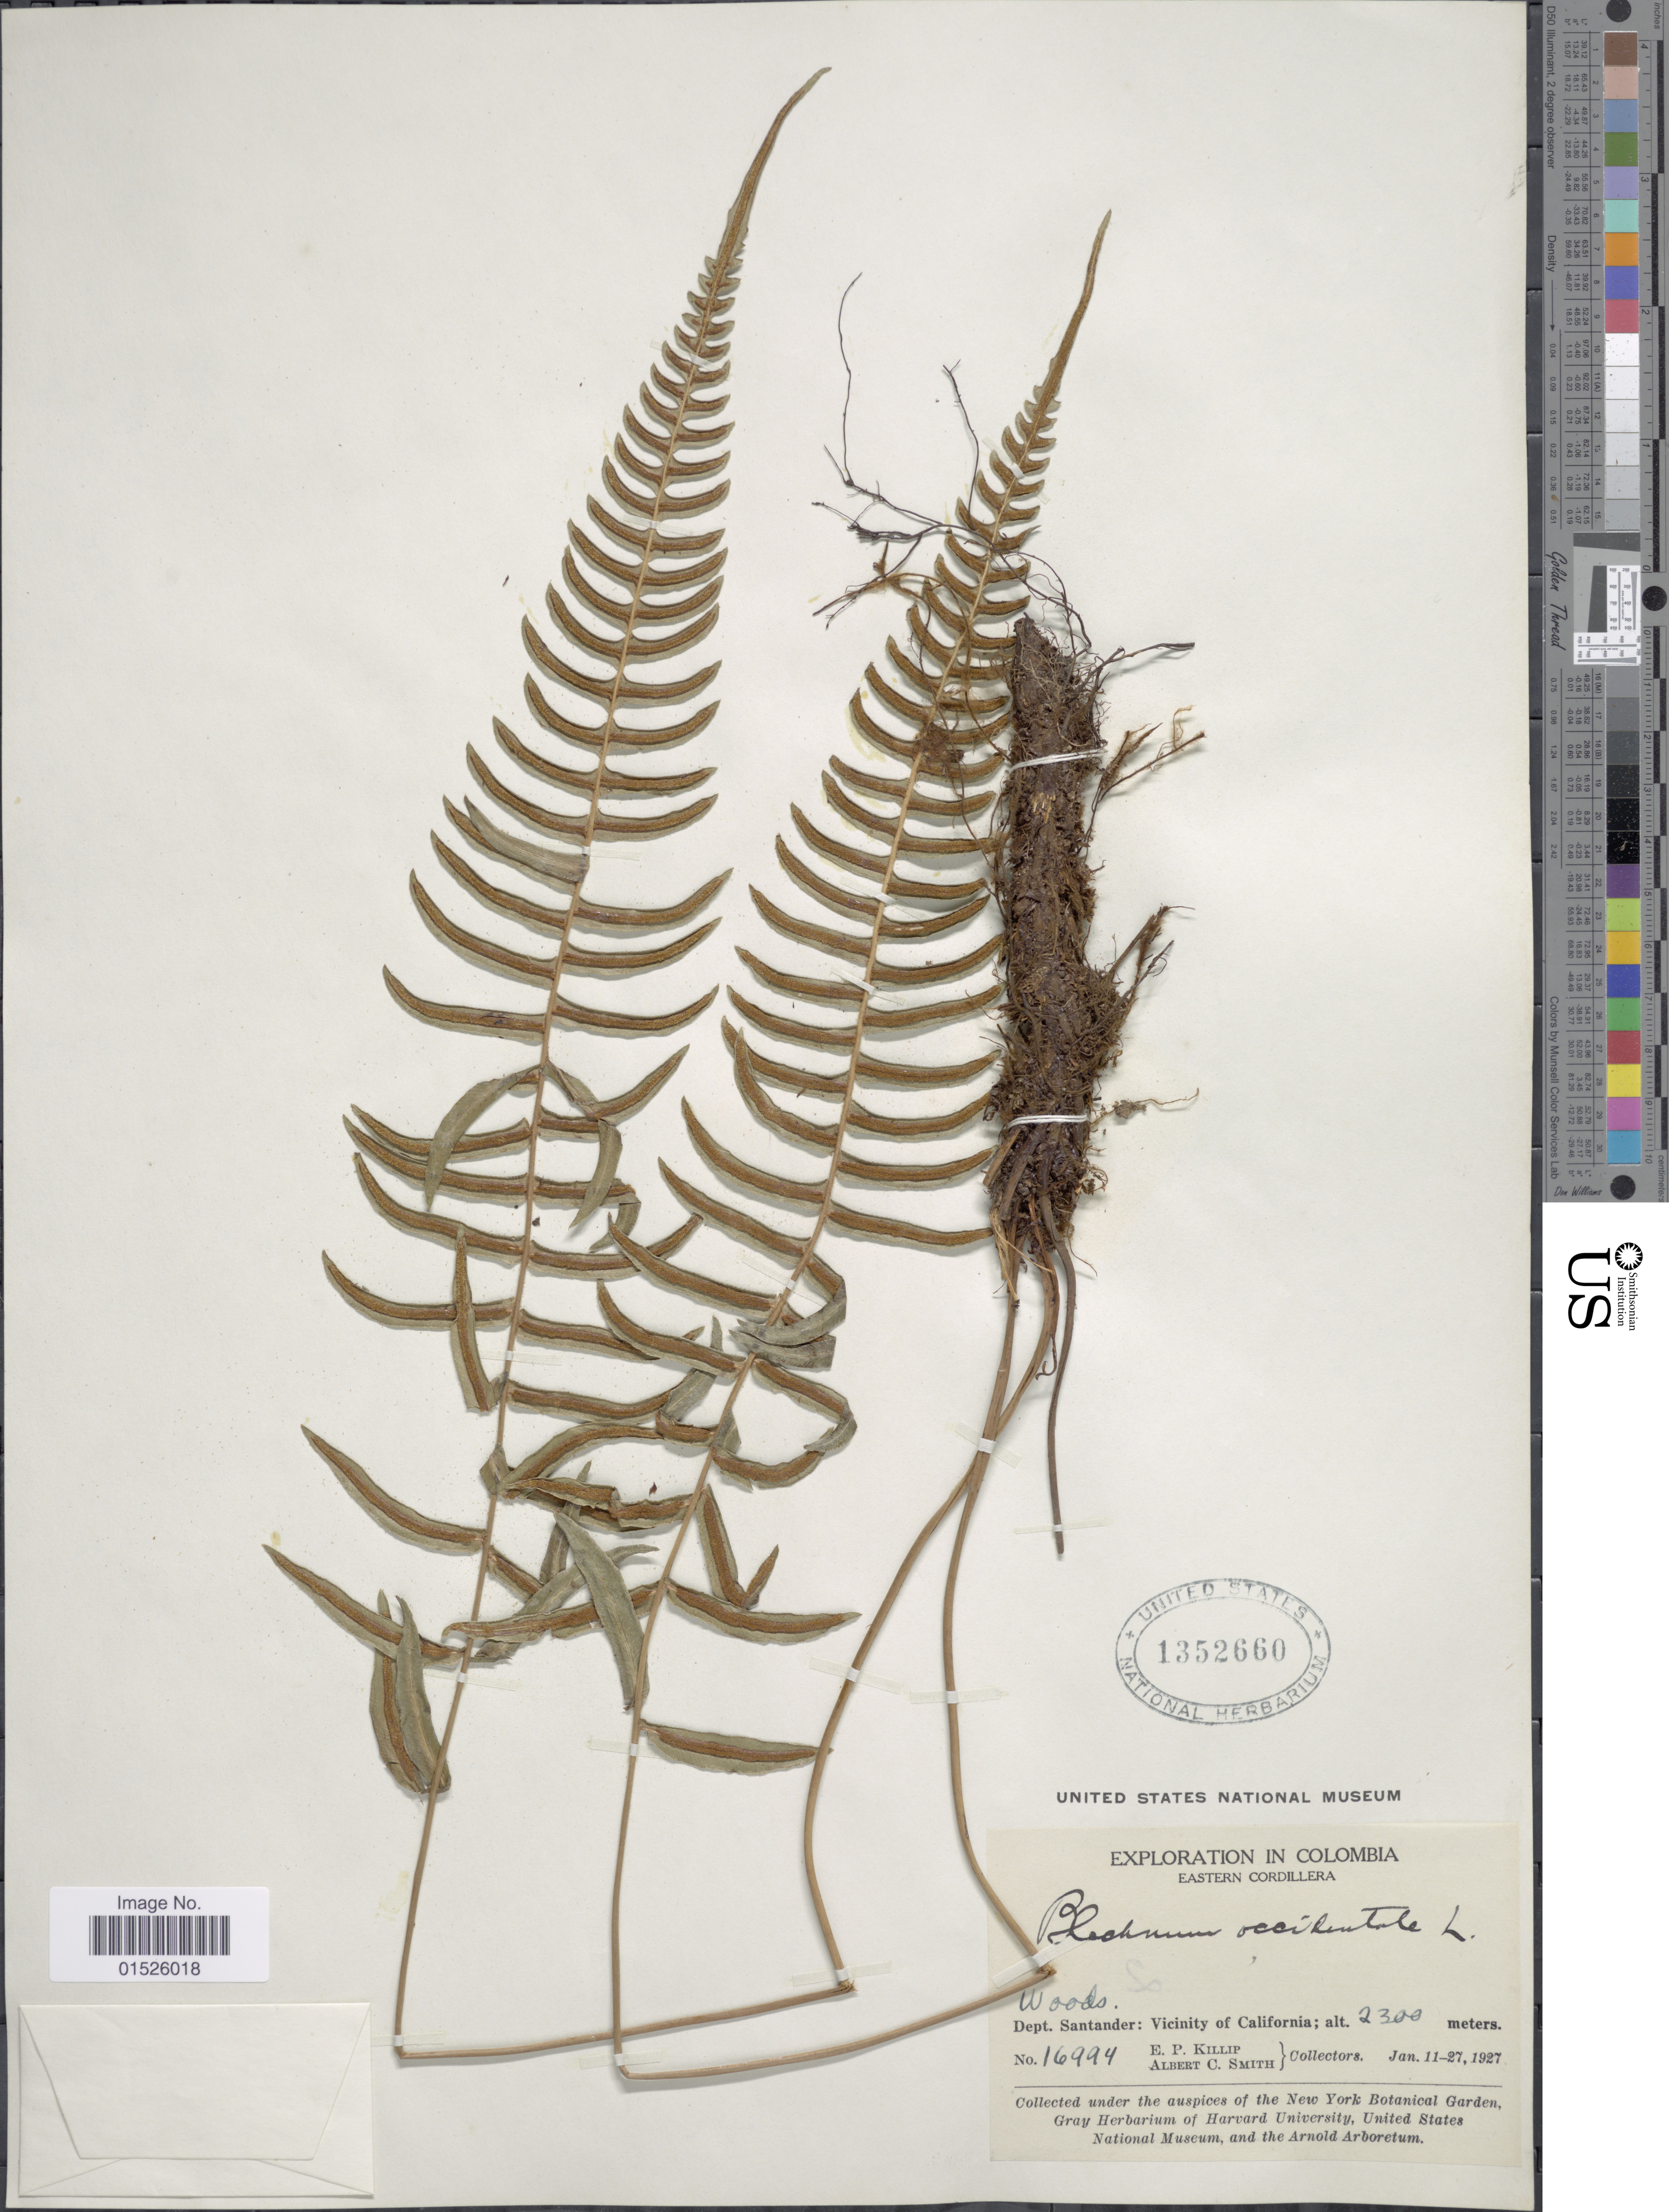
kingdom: Plantae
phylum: Tracheophyta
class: Polypodiopsida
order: Polypodiales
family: Blechnaceae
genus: Blechnum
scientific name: Blechnum glandulosum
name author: Link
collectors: E. P. Killip & A. C. Smith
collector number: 16994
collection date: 1927-01-11/1927-01-27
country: Colombia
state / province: Santander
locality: Colombia, Eastern Cordillera, Dept. Santander: Vicinity of California.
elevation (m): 2300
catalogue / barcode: US 1352660